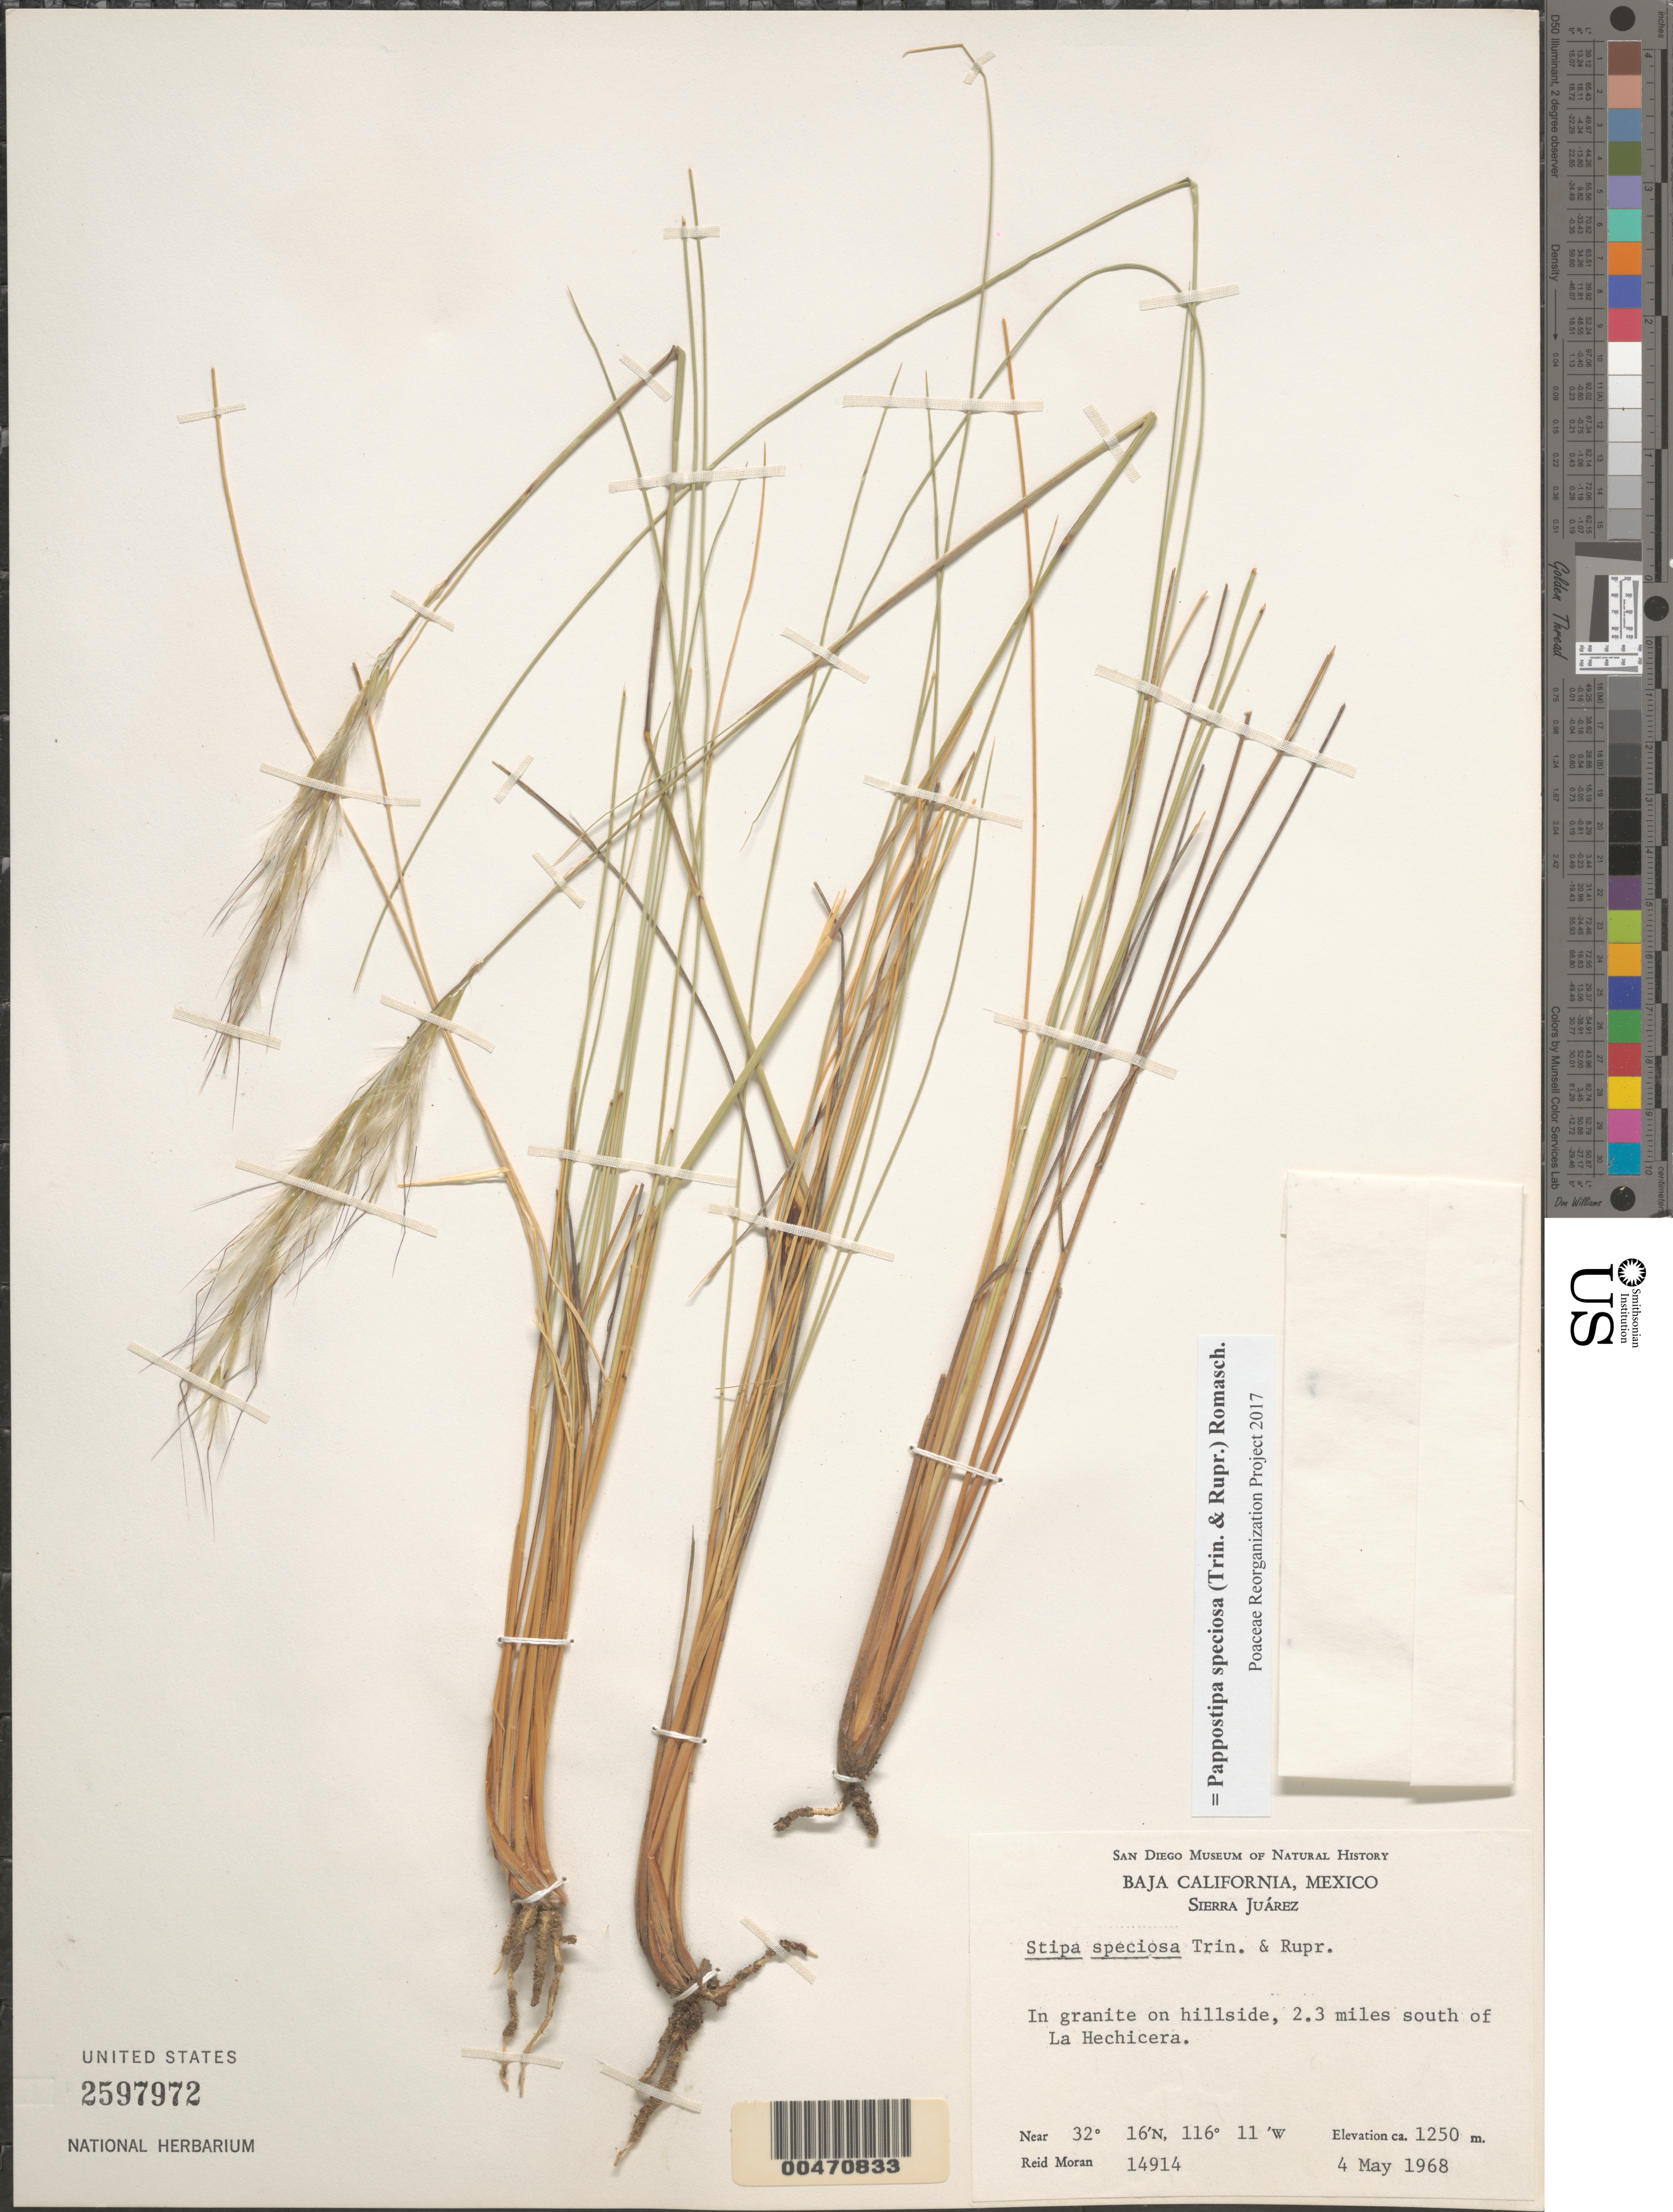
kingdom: Plantae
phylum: Tracheophyta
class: Liliopsida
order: Poales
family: Poaceae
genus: Pappostipa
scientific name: Pappostipa speciosa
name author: (Trin. & Rupr.) Romasch.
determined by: Poaceae Reorganization Project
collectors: R. V. Moran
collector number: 14914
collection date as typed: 4 May 1968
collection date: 1968-05-04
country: Mexico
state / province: Baja California Norte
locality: Sierra Juárez, 2.3 mi S of La Hechicera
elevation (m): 1250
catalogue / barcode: US 2597972